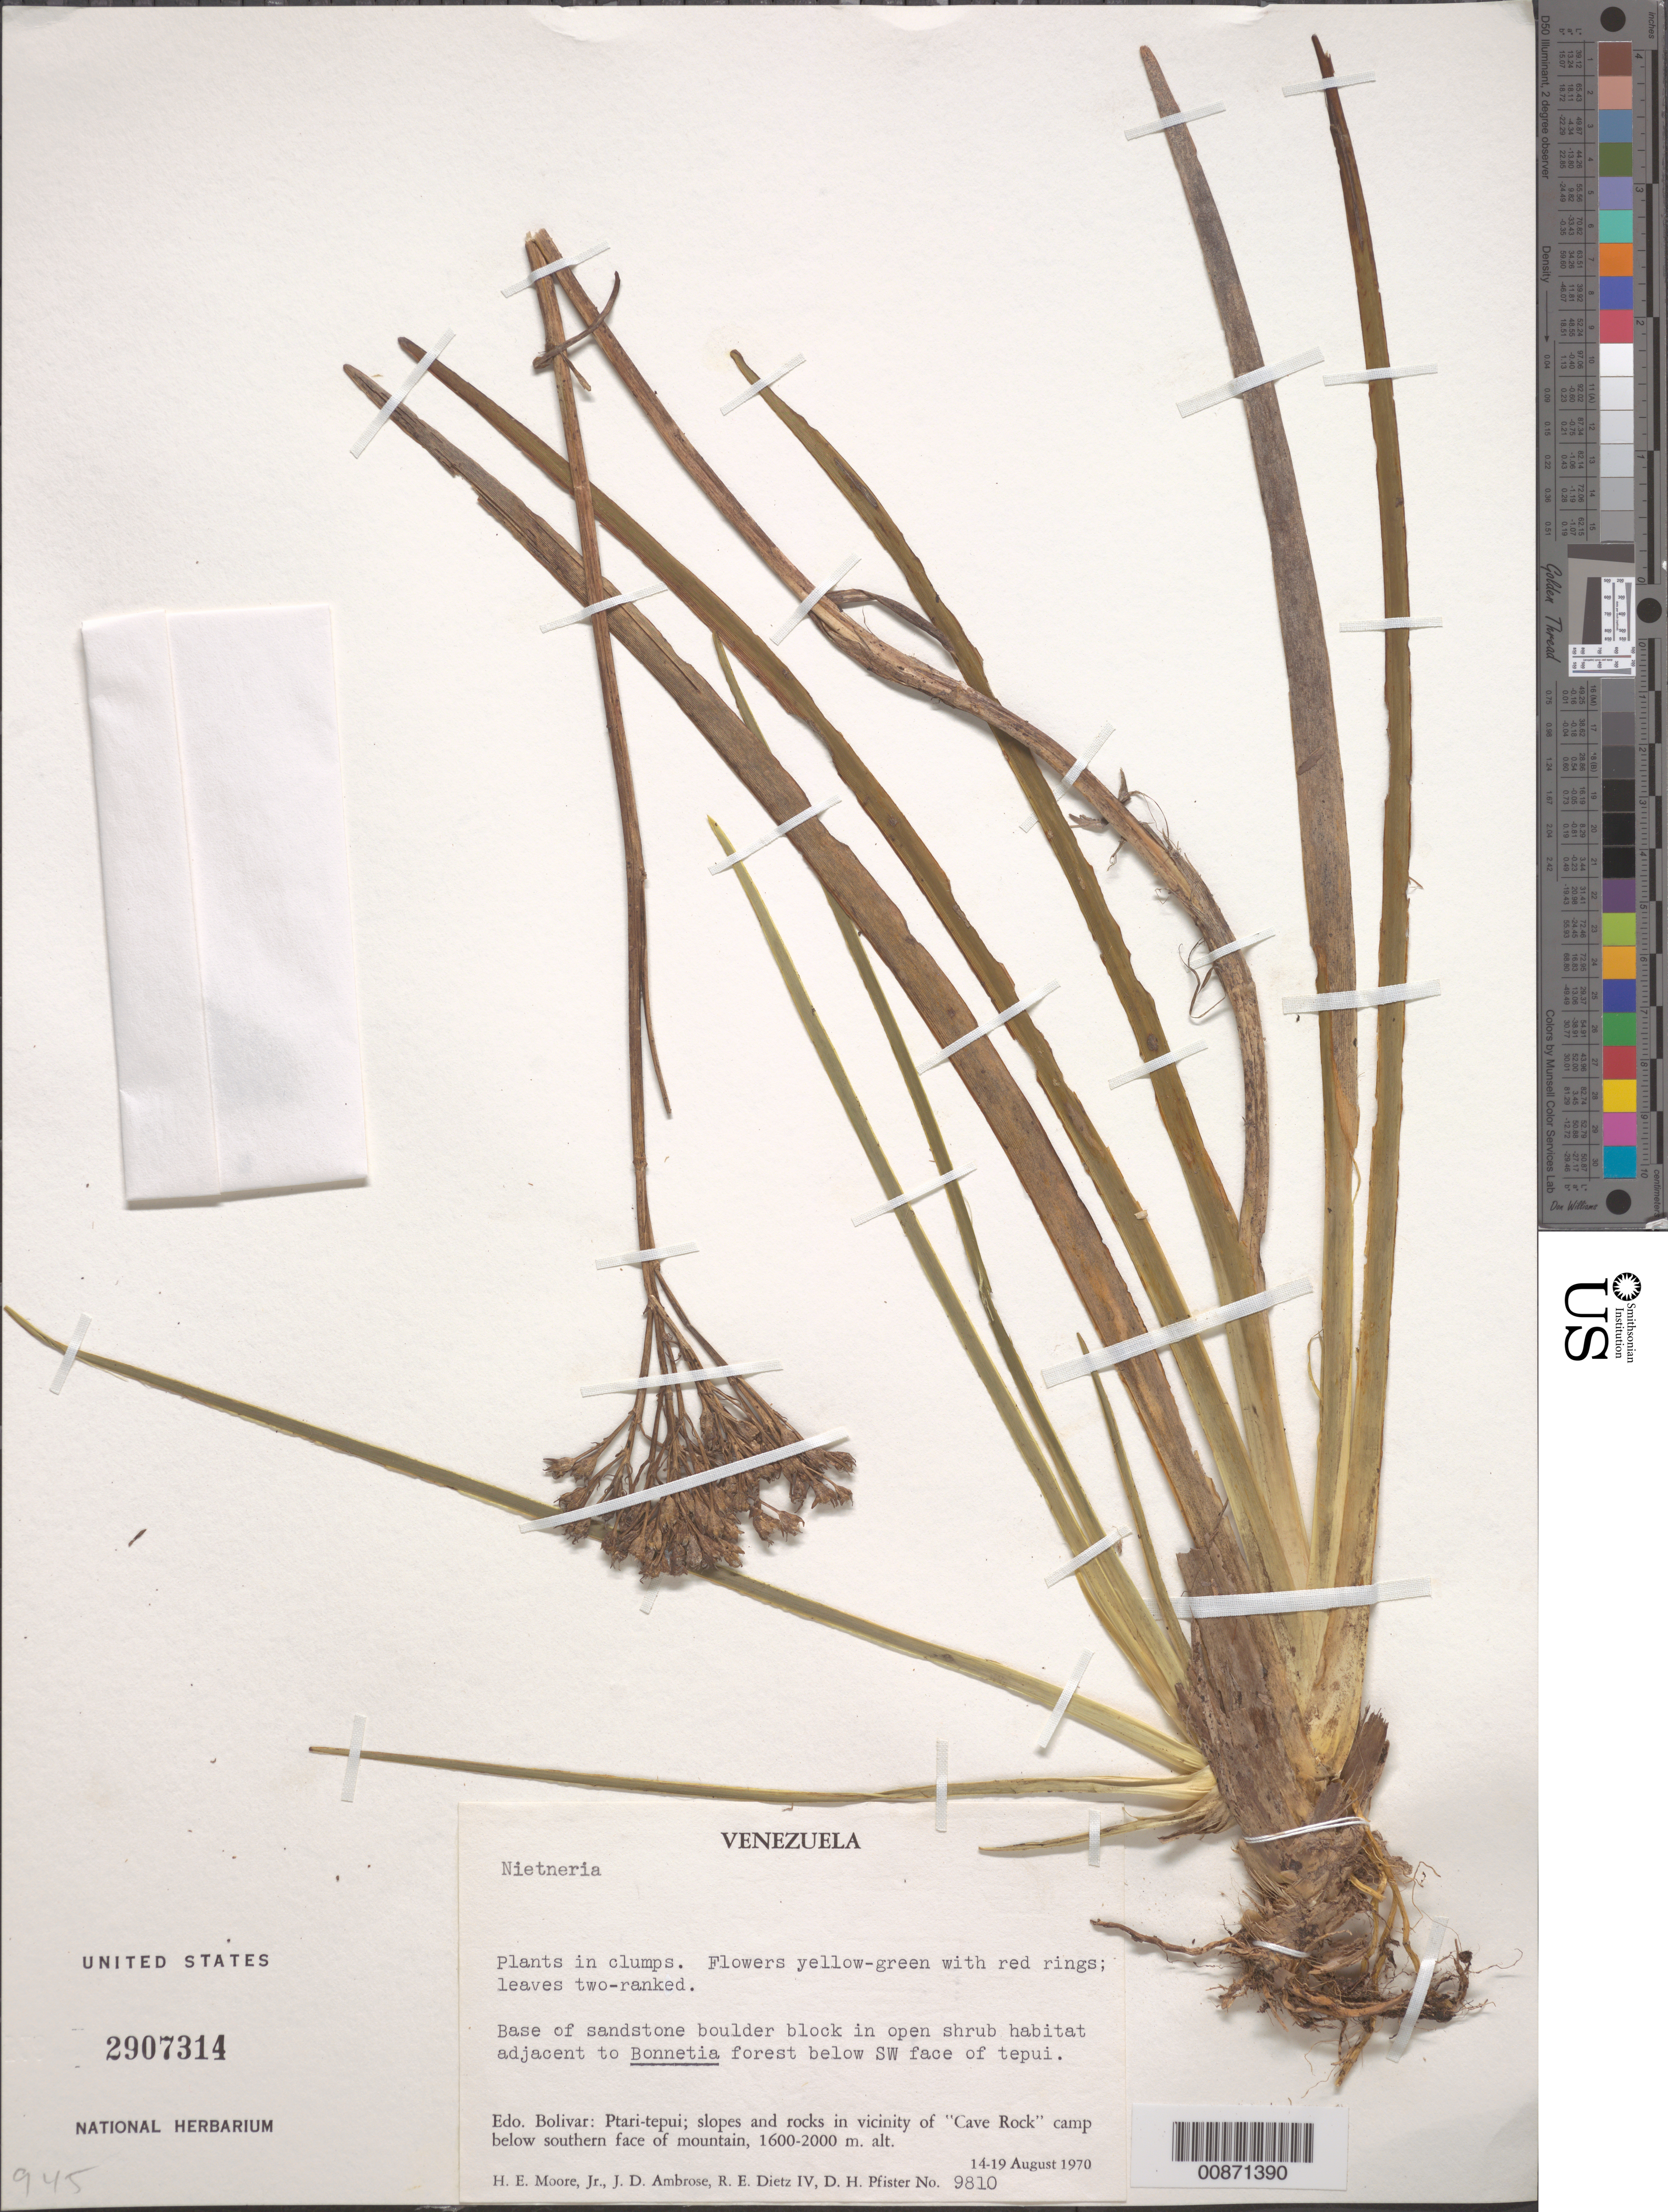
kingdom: Plantae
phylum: Tracheophyta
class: Liliopsida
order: Dioscoreales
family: Nartheciaceae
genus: Nietneria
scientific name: Nietneria sp.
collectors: H. E. Moore, J. D. Ambrose, R. Dietz & D. H. Pfister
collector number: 9810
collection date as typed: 14-Aug-70 to 19-Aug-70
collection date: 1970-08-14/1970-08-19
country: Venezuela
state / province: Bolívar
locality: Ptari-tepuí, vicinity of "Cave Rock" camp below southern face of mountain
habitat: Slopes and rocks; base of sandstone boulder block in open shrub habitat adjacent to Bonnetia forest below SW face of tepui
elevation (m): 1600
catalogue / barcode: US 2907314